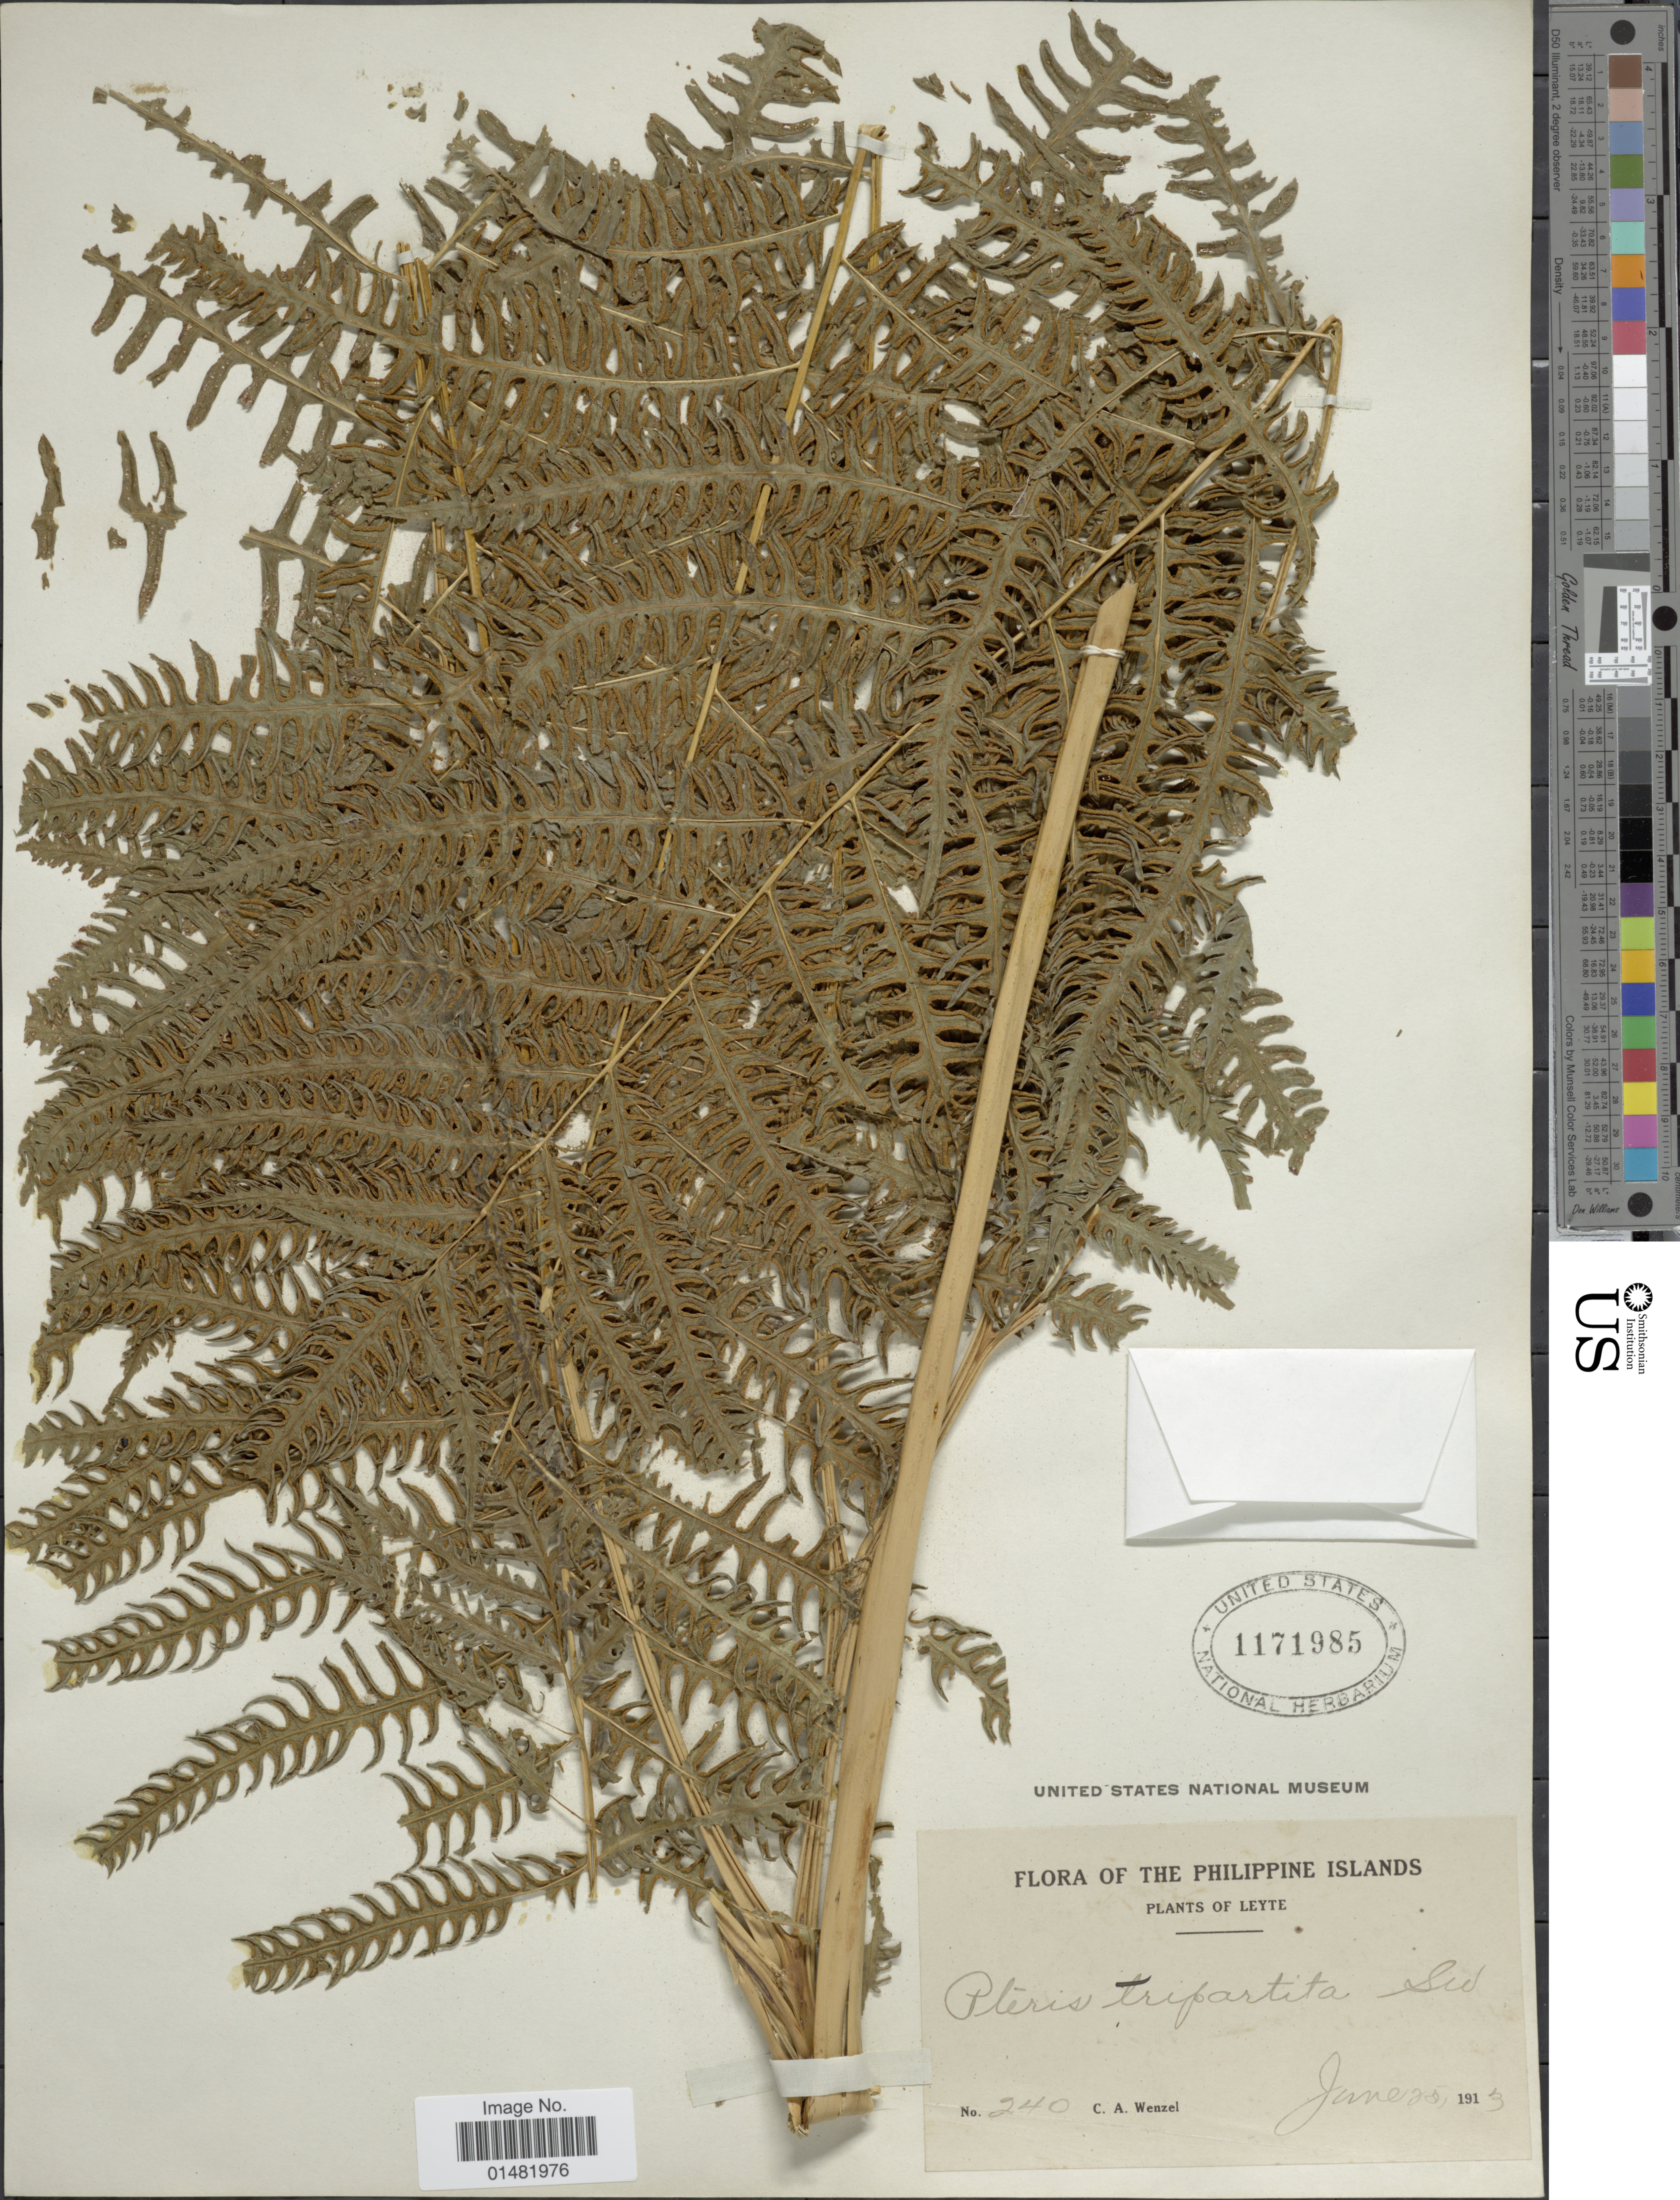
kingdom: Plantae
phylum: Tracheophyta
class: Polypodiopsida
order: Polypodiales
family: Pteridaceae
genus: Pteris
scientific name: Pteris tripartita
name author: Sw.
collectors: C. Wenzel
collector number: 240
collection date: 1913-06-25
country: Philippines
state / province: Eastern Visayas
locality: Leyte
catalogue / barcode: US 1171985